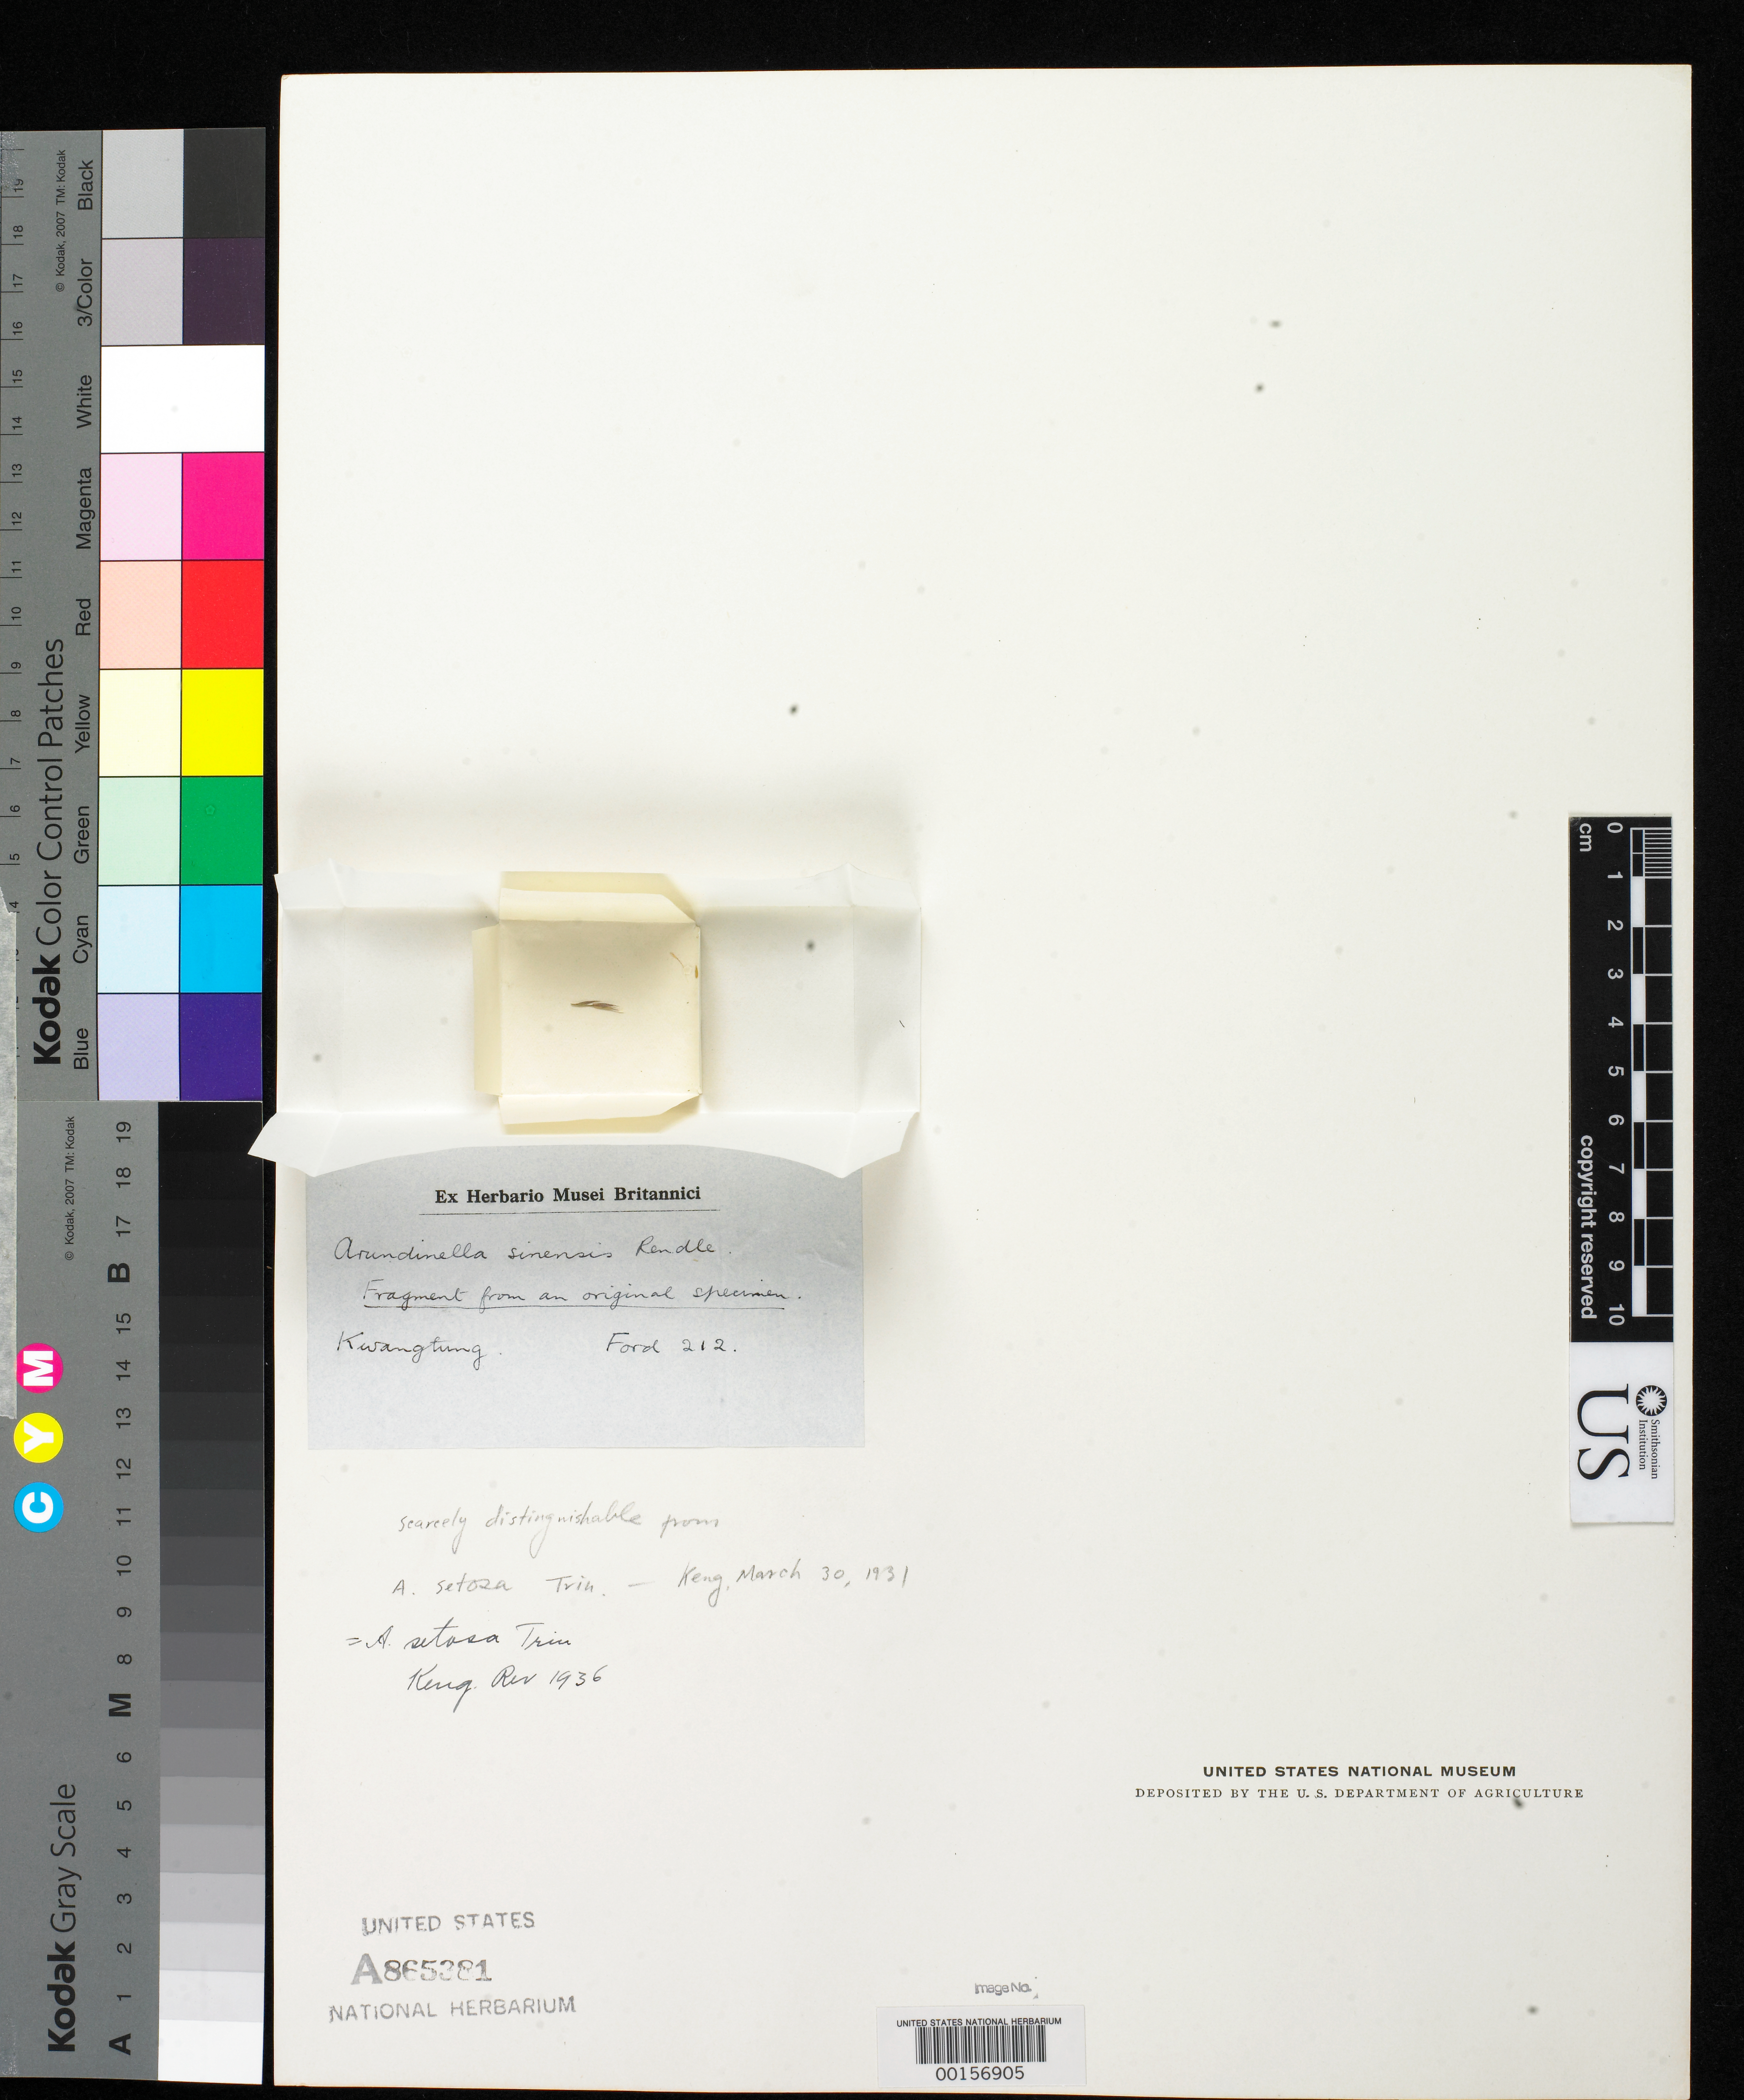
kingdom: Plantae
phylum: Tracheophyta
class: Liliopsida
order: Poales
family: Poaceae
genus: Arundinella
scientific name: Arundinella sinensis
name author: Rendle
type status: Type Fragment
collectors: C. Ford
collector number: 212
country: China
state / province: Guangdong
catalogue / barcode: US 865381A